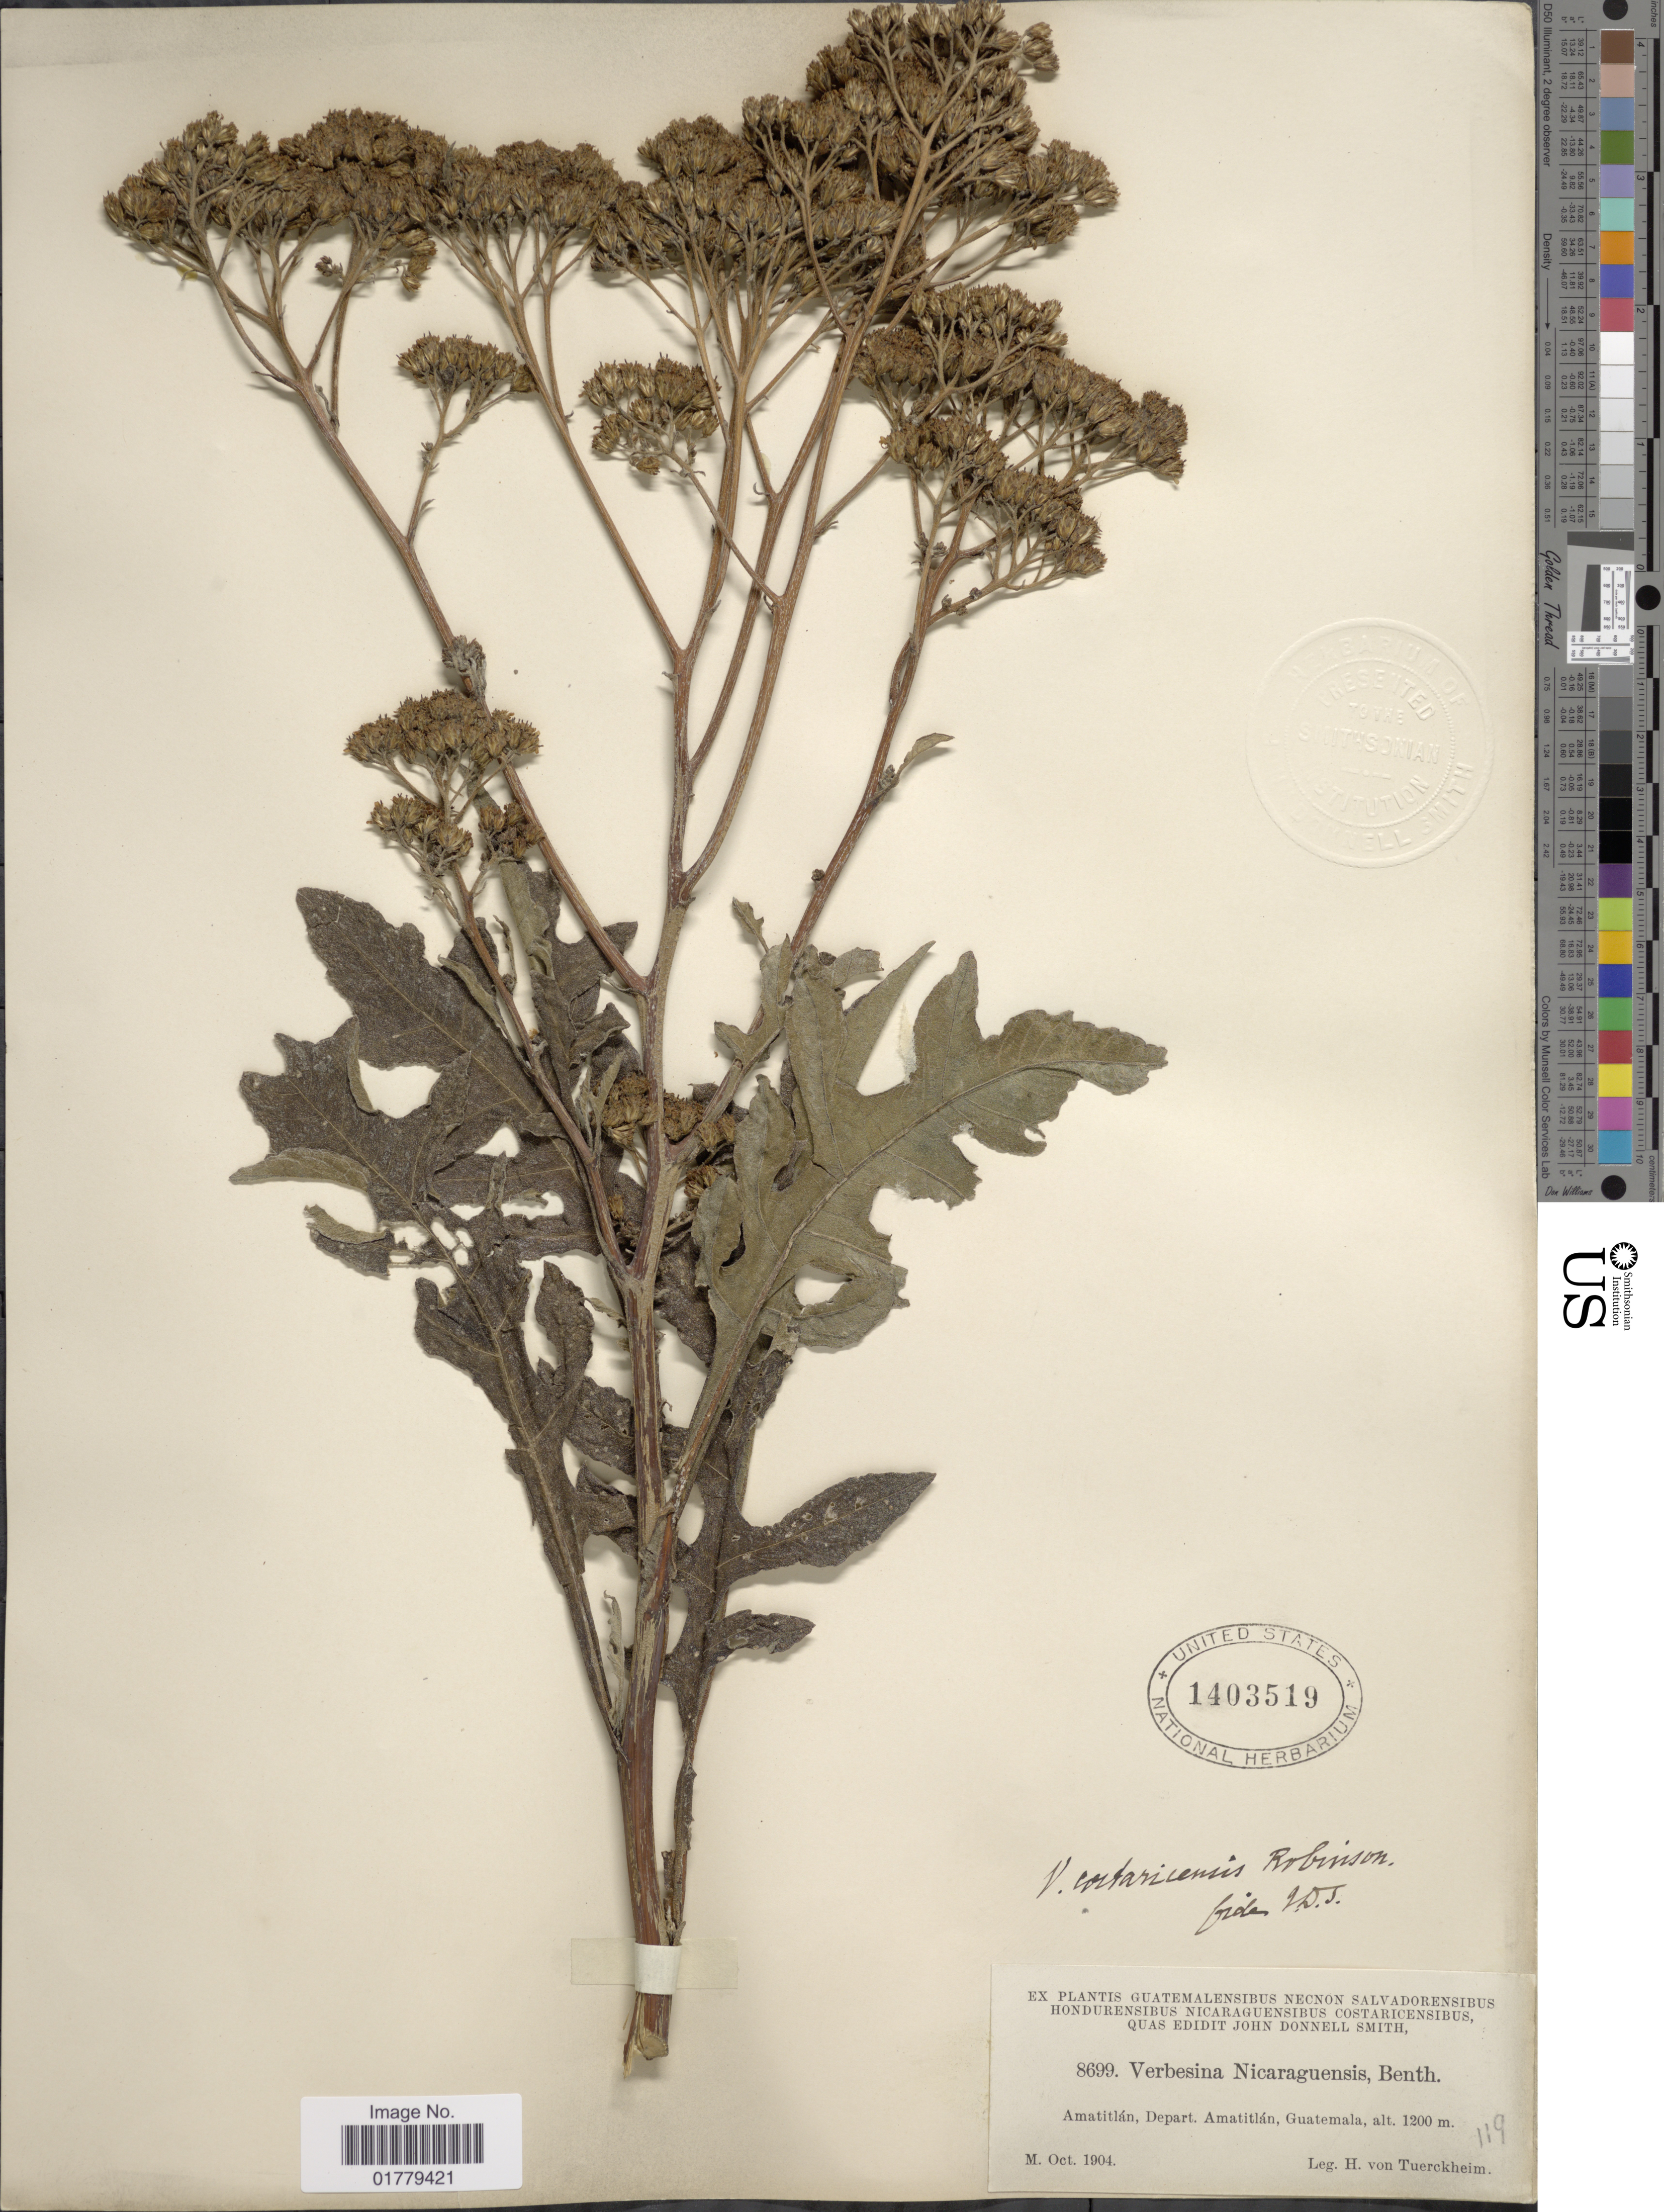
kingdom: Plantae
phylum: Tracheophyta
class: Magnoliopsida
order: Asterales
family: Asteraceae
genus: Verbesina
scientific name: Verbesina costaricensis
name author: B.L. Rob.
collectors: H. von Tuerckheim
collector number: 8699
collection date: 1904-10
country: Guatemala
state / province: Guatemala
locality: Amatitlán, Depart. Amatitlán, Guatemala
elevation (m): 1200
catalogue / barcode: US 1403519